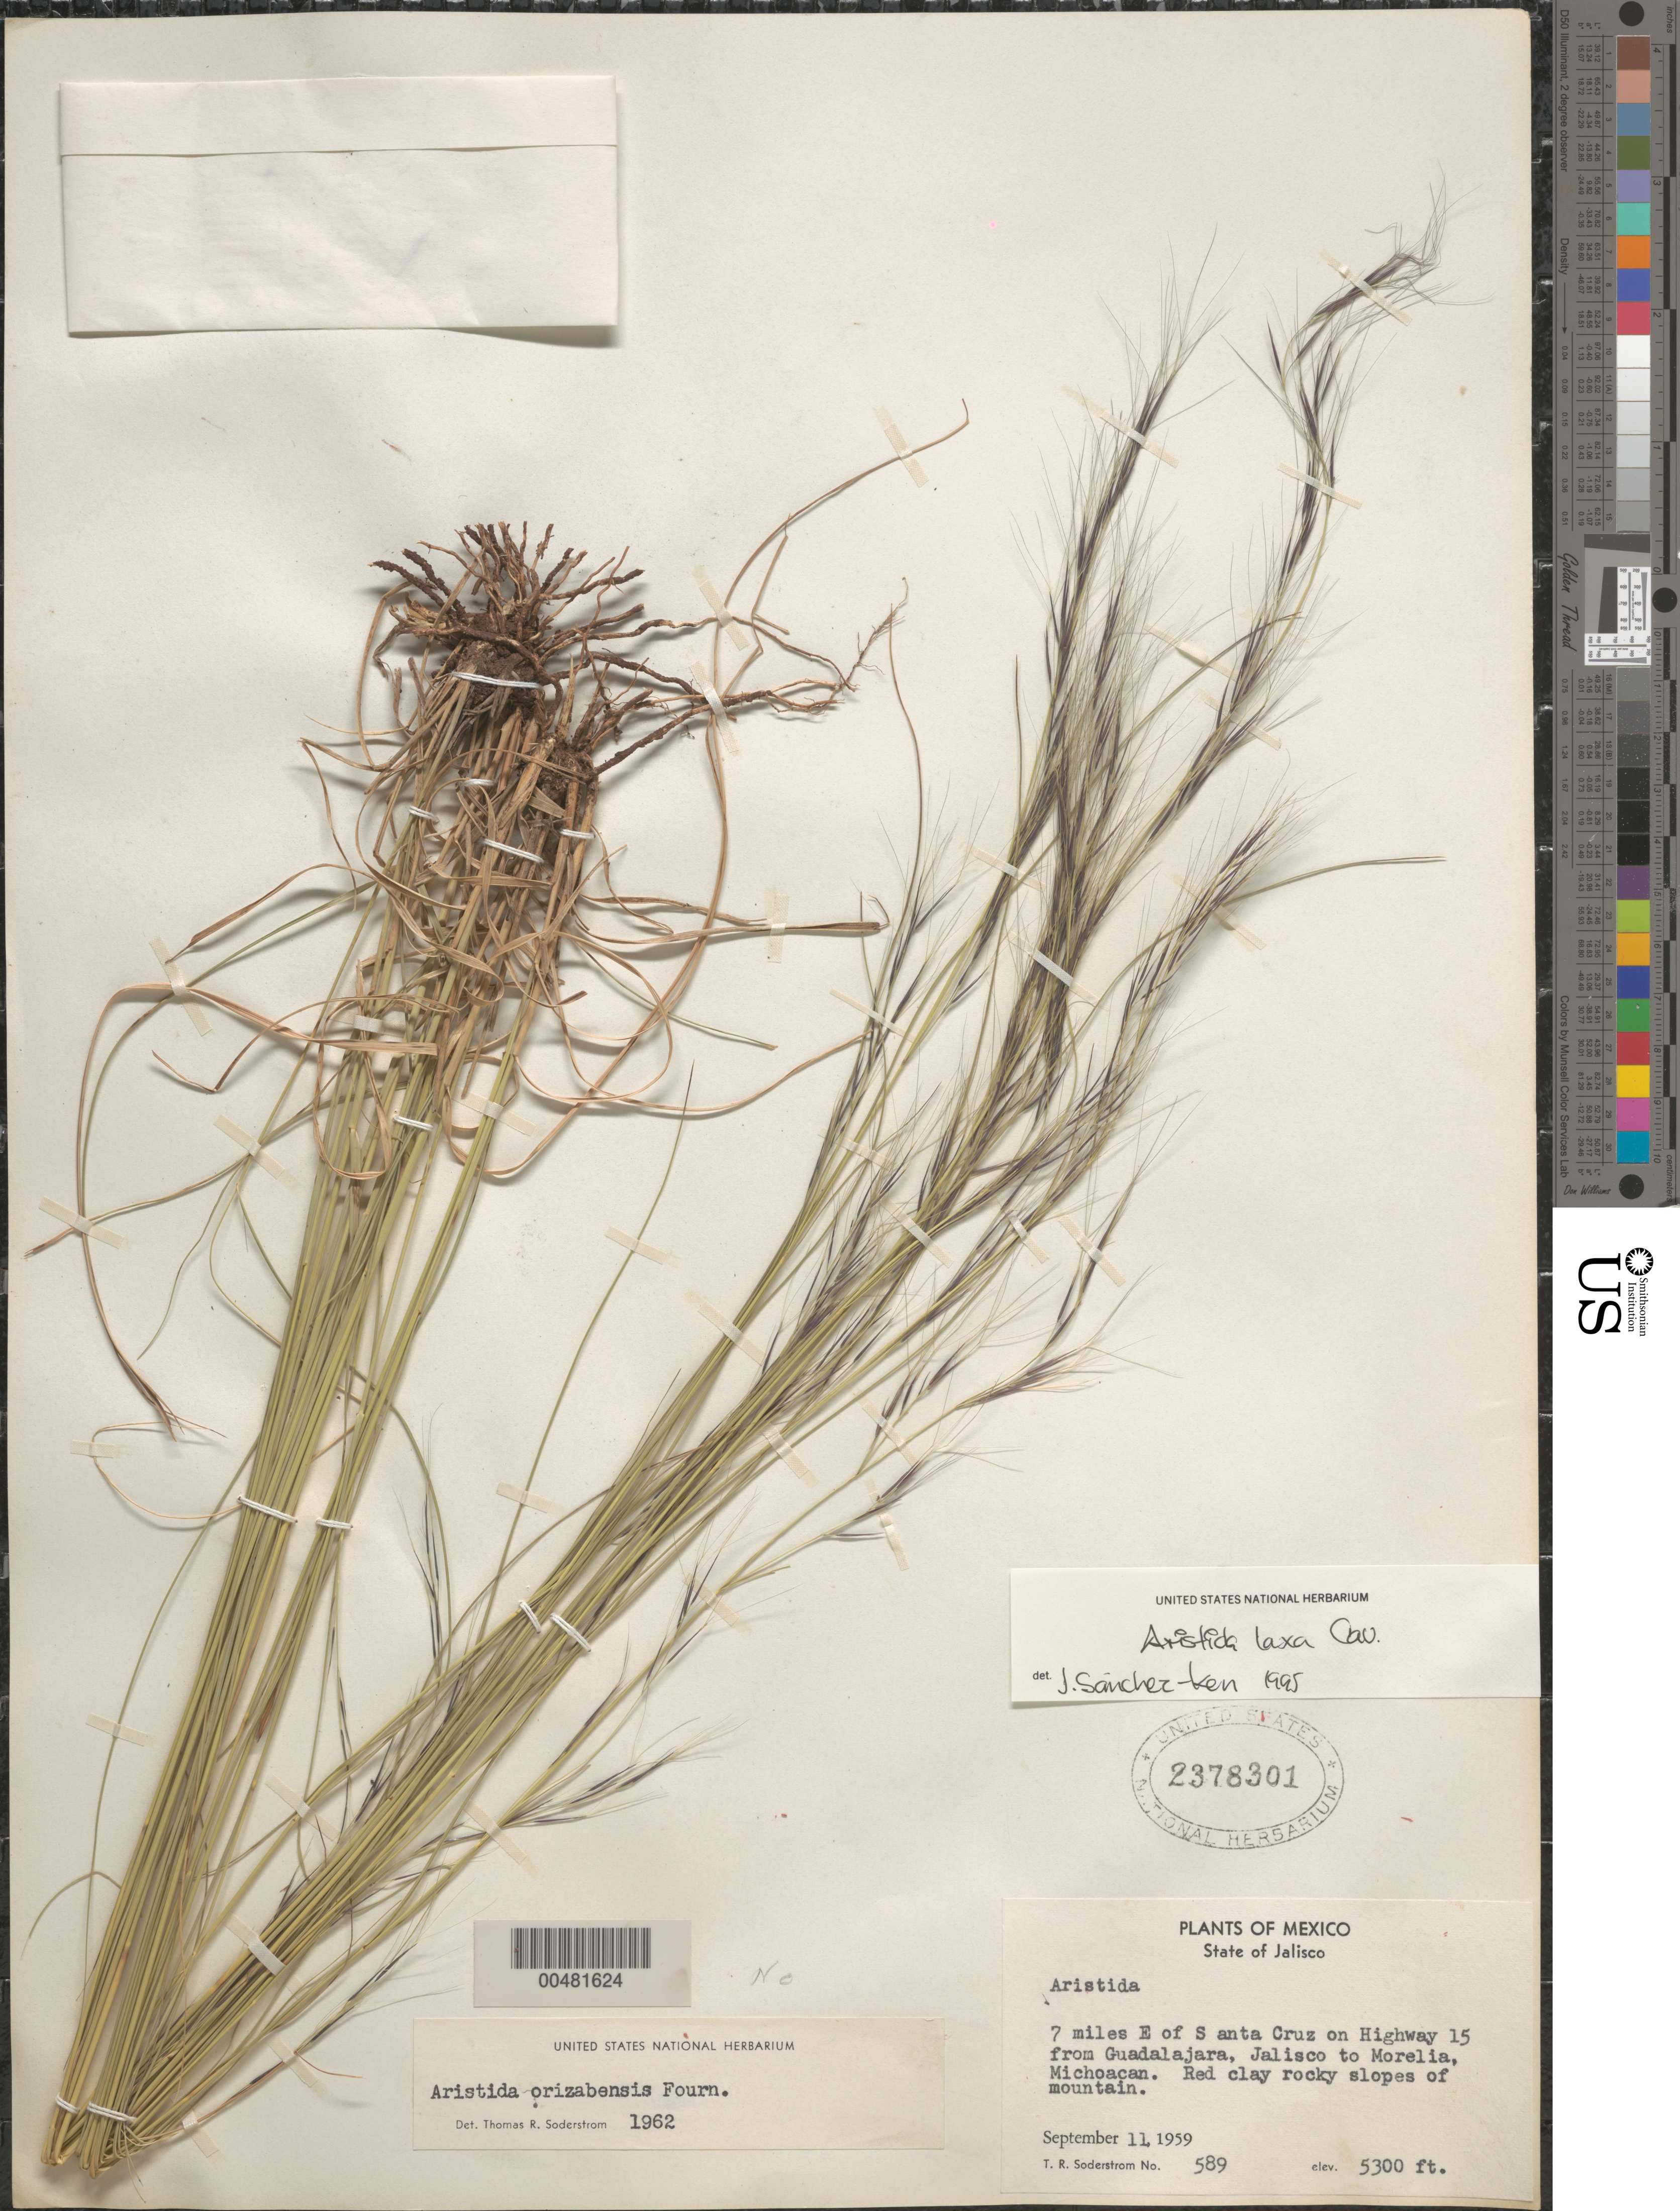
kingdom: Plantae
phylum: Tracheophyta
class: Liliopsida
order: Poales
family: Poaceae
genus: Aristida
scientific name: Aristida laxa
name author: Cav.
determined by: Sánchez-Ken, J. G.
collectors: T. R. Soderstrom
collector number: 589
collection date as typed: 11 Sep 1959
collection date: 1959-09-11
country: Mexico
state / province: Jalisco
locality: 7 mi W of Santa Cruz on Hwy 15 from Guadalajara, Jalisco to Morelia, Michoacan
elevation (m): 1615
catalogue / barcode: US 2378301